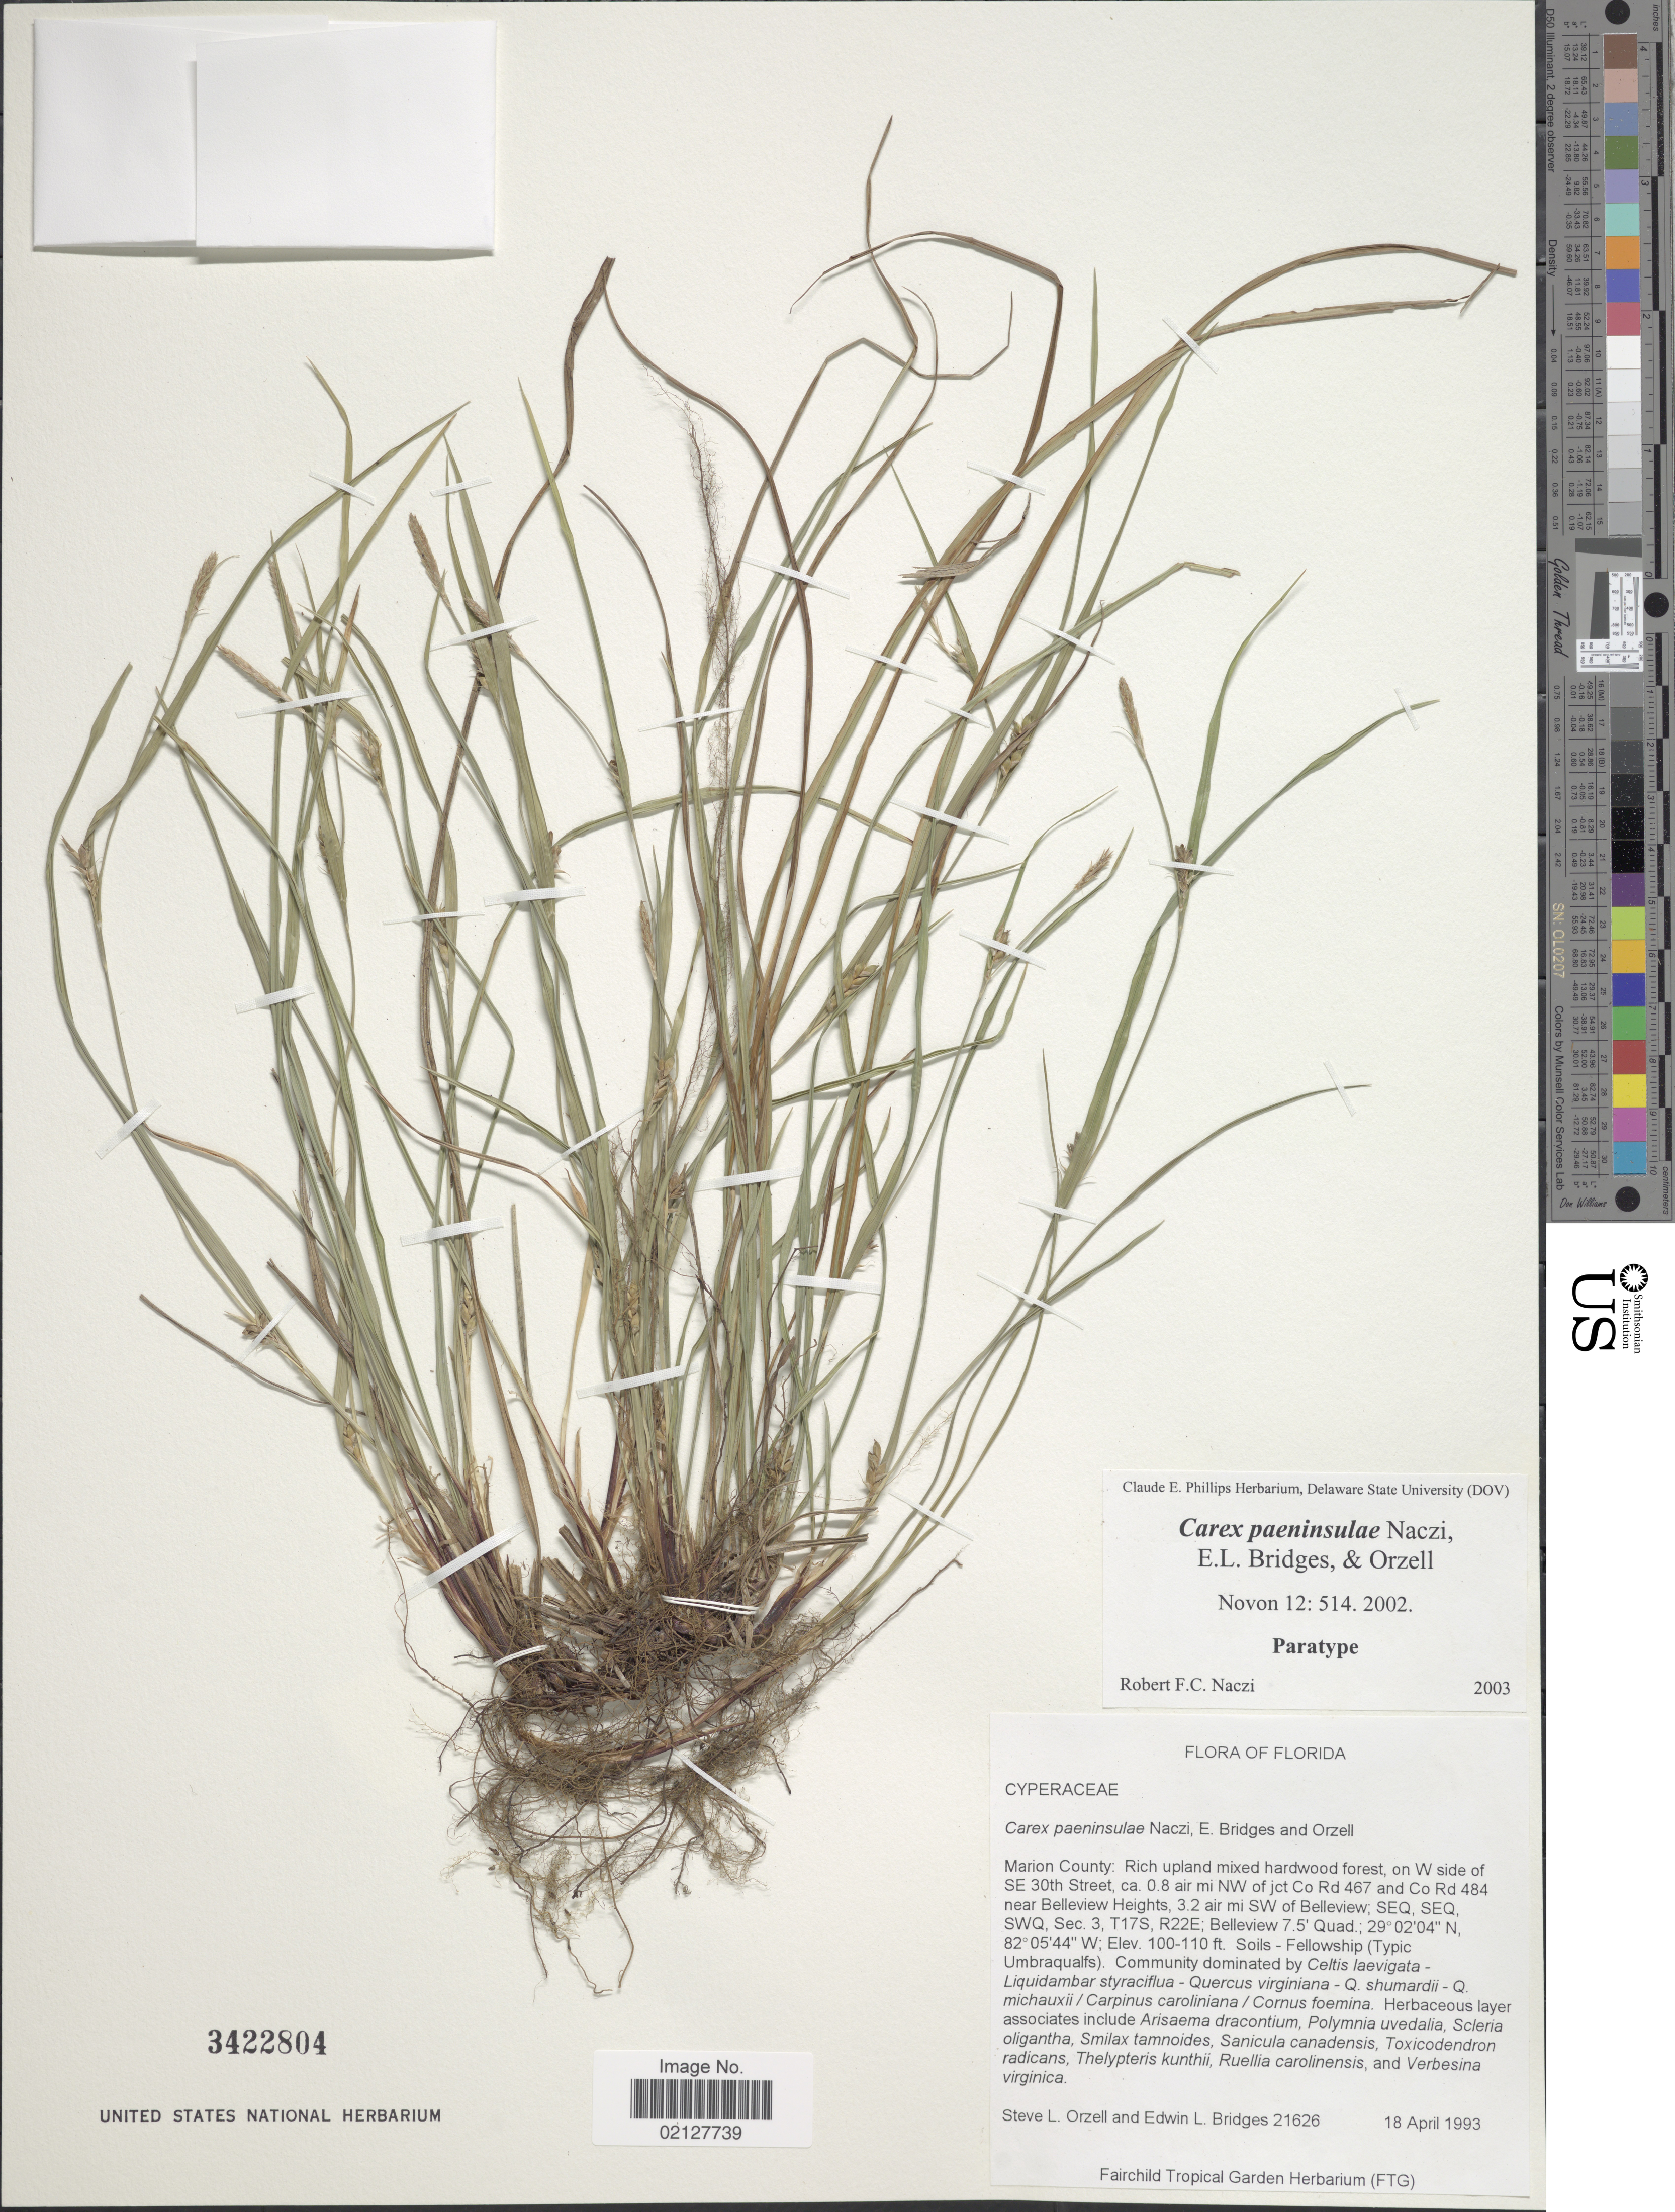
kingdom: Plantae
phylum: Tracheophyta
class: Liliopsida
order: Poales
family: Cyperaceae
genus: Carex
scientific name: Carex paeninsulae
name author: Naczi et al.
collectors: S. Orzell & E. Bridges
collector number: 21626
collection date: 1993-04-18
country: United States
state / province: Florida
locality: Marion County: Rich upland mixed hardwood forest, on W side of SE 30th Street, ca. 0.8 air mi NW of jct Co Rd 467 and Co Rd 484 near Belleview Heights, 3.2 air mi SW of Belleview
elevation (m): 100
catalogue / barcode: US 3422804